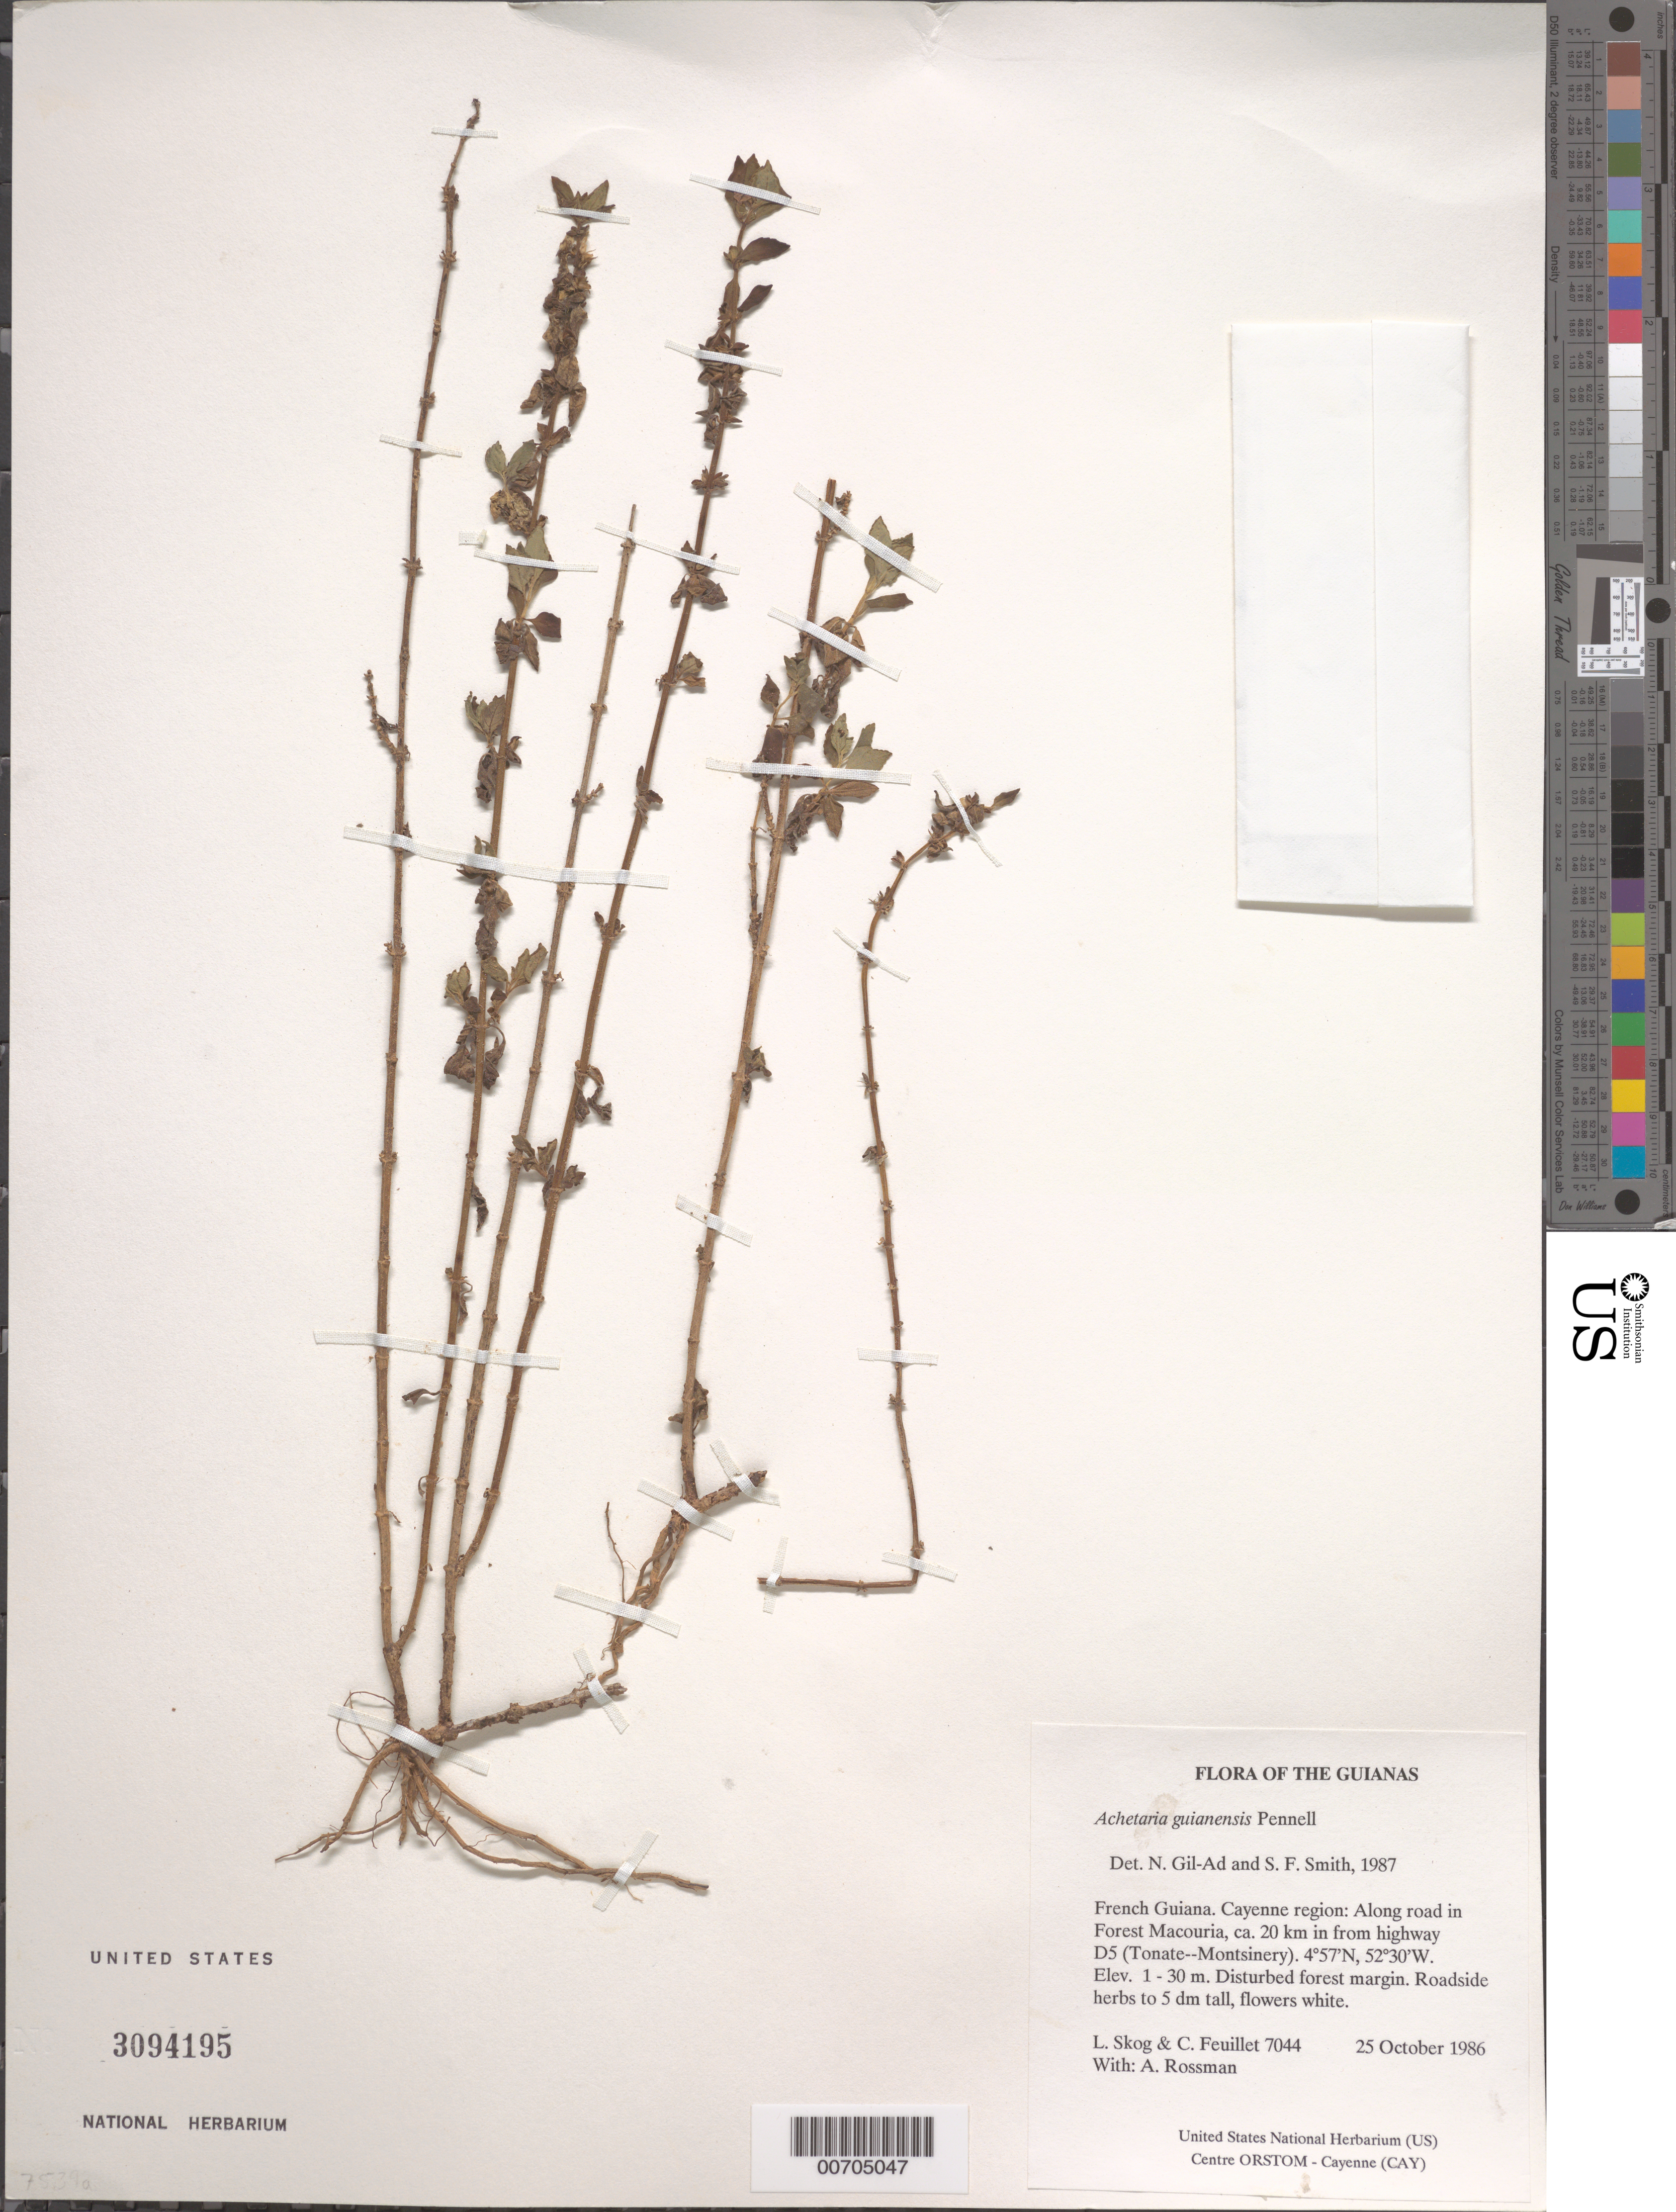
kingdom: Plantae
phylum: Tracheophyta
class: Magnoliopsida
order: Lamiales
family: Plantaginaceae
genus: Matourea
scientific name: Matourea scutellarioides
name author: (Benth.) Colletta & V.C. Souza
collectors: L. E. Skog, C. Feuillet & A. Rossman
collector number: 7044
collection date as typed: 25 October 1986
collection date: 1986-10-25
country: French Guiana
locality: Cayenne. Along road in Forest Macouria, ca. 20 km in from highway D5 (Tonate--Montsinery)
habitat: Disturbed forest margin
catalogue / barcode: US 3094195